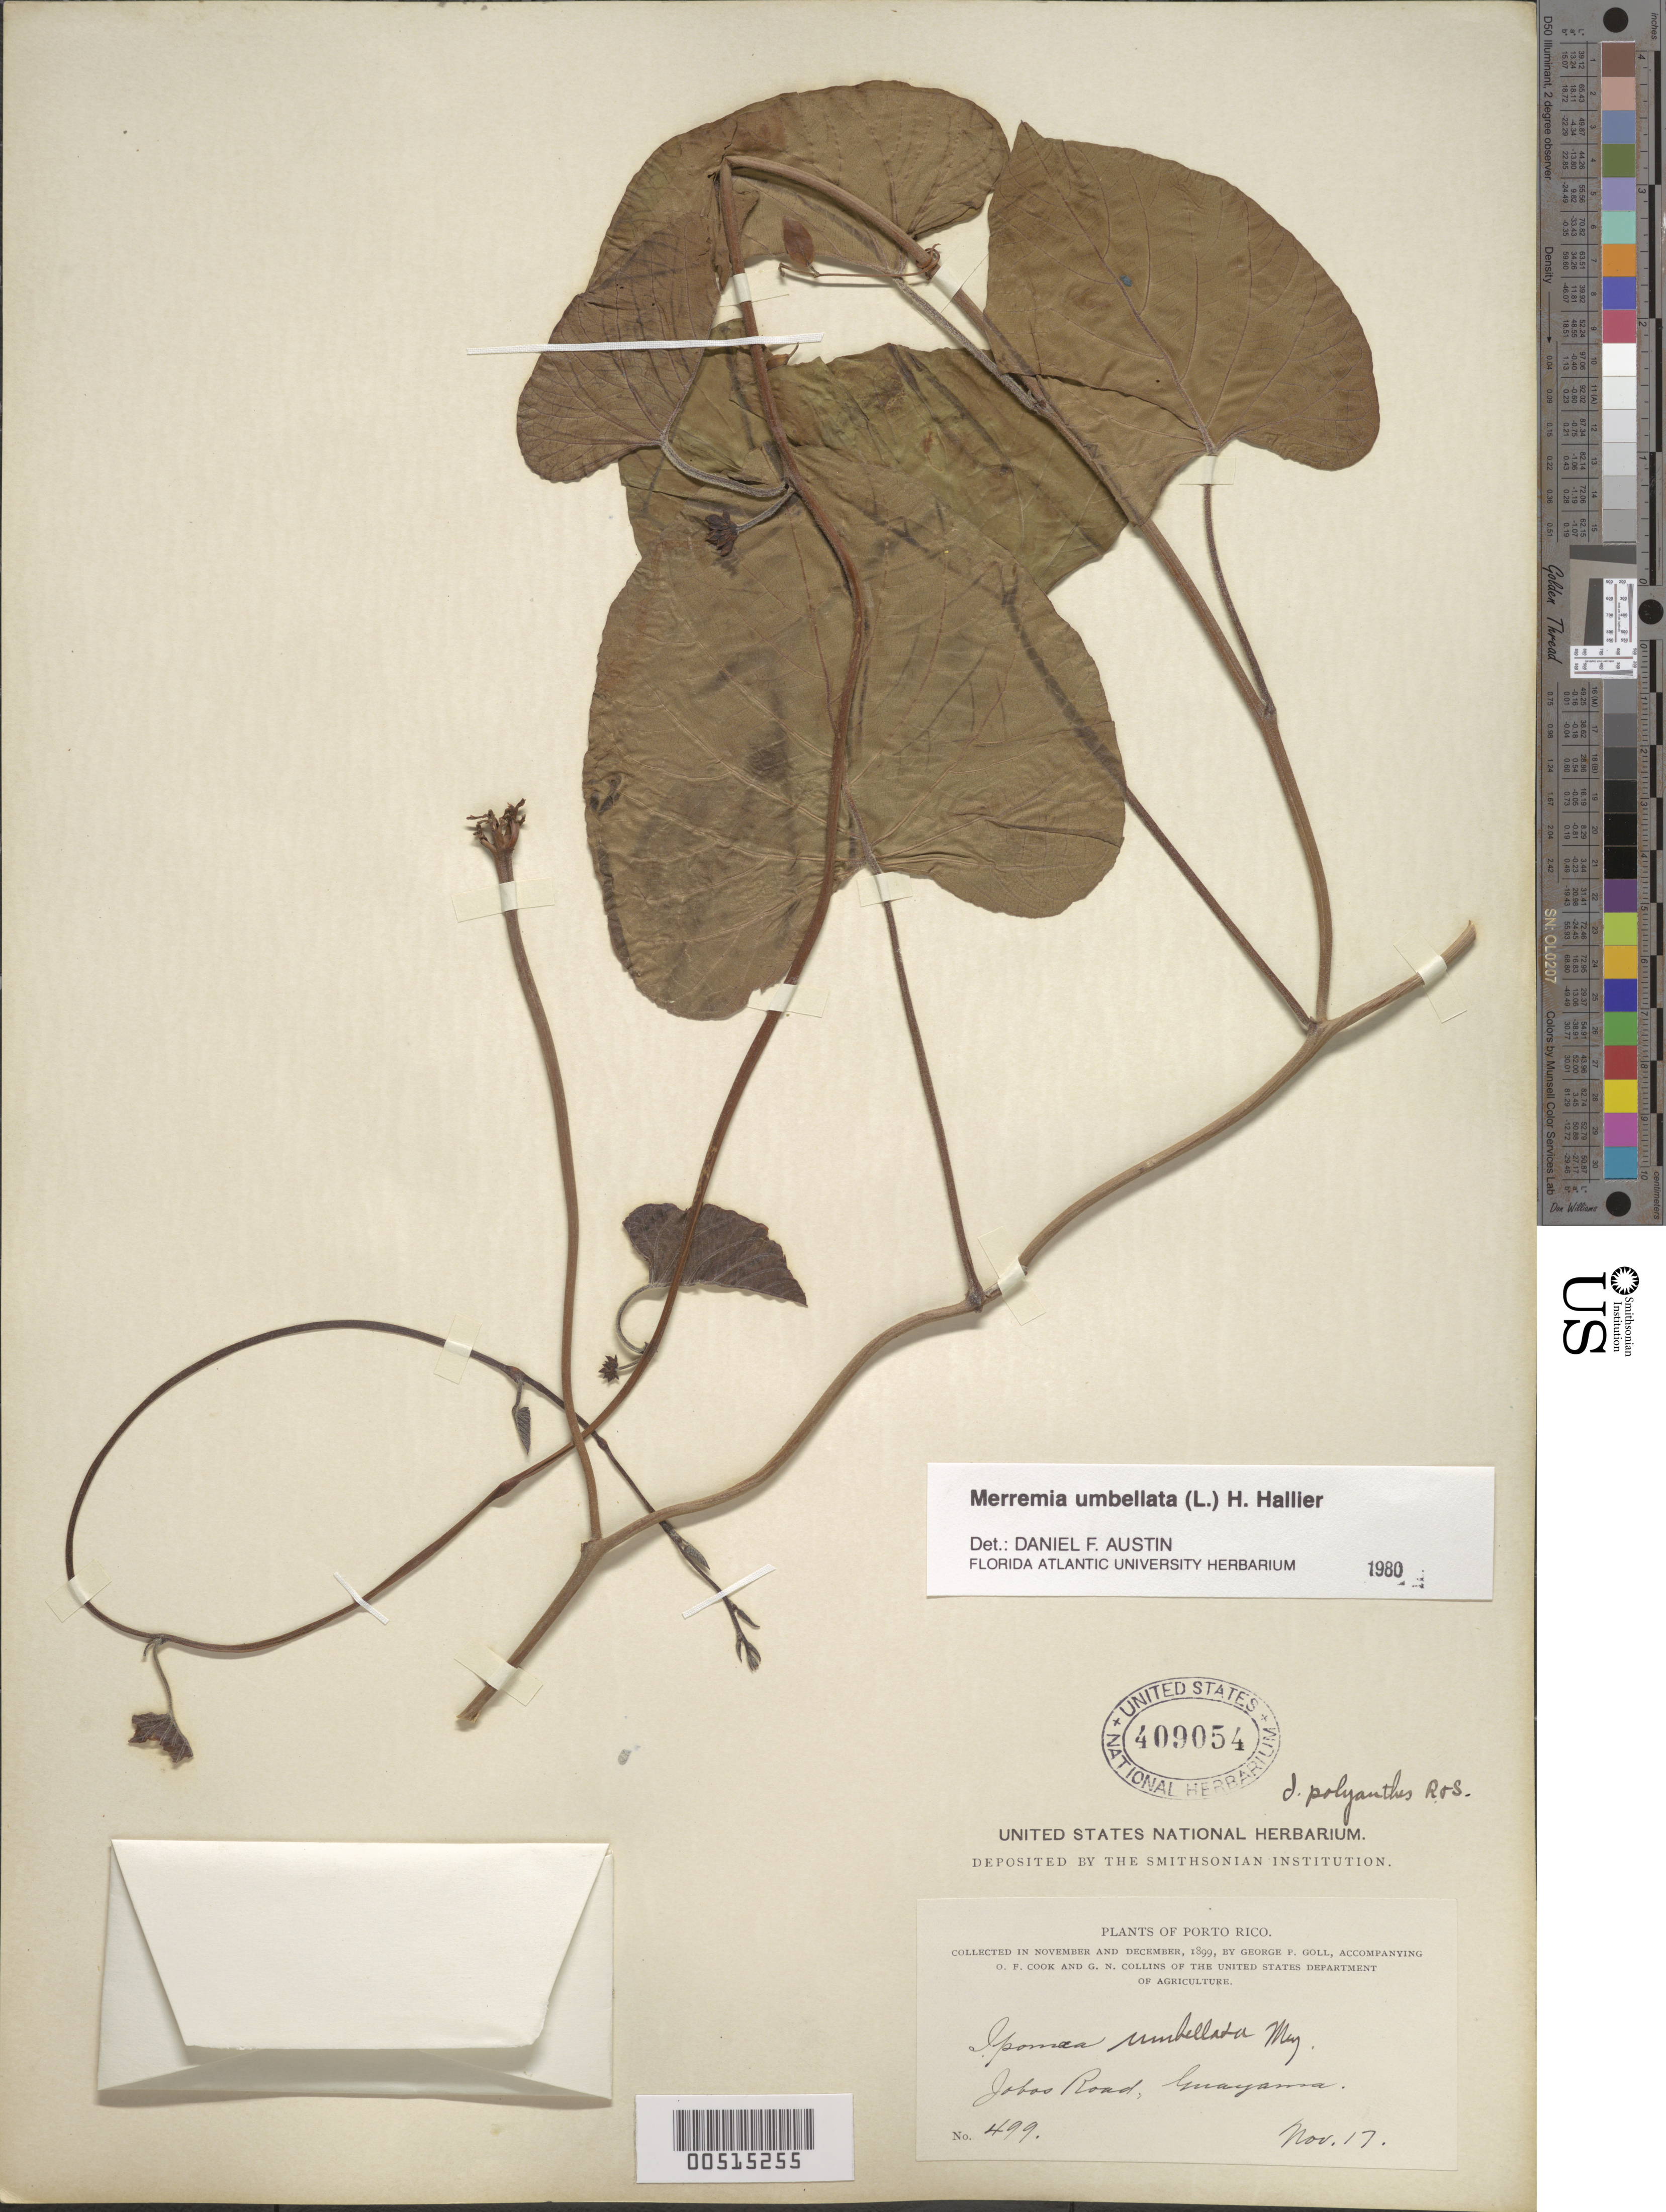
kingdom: Plantae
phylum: Tracheophyta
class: Magnoliopsida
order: Solanales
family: Convolvulaceae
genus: Camonea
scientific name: Camonea umbellata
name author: (L.) A. R. Simões & Staples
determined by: Strong, Mark T., (BOT), Smithsonian Institution - National Museum of Natural History (UNITED STATES)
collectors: G. Goll, O. F. Cook & G. Collins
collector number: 499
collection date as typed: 17 Nov 1899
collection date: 1899-11-17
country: Puerto Rico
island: Greater Antilles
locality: Guayama. Jobas Road.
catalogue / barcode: US 409054